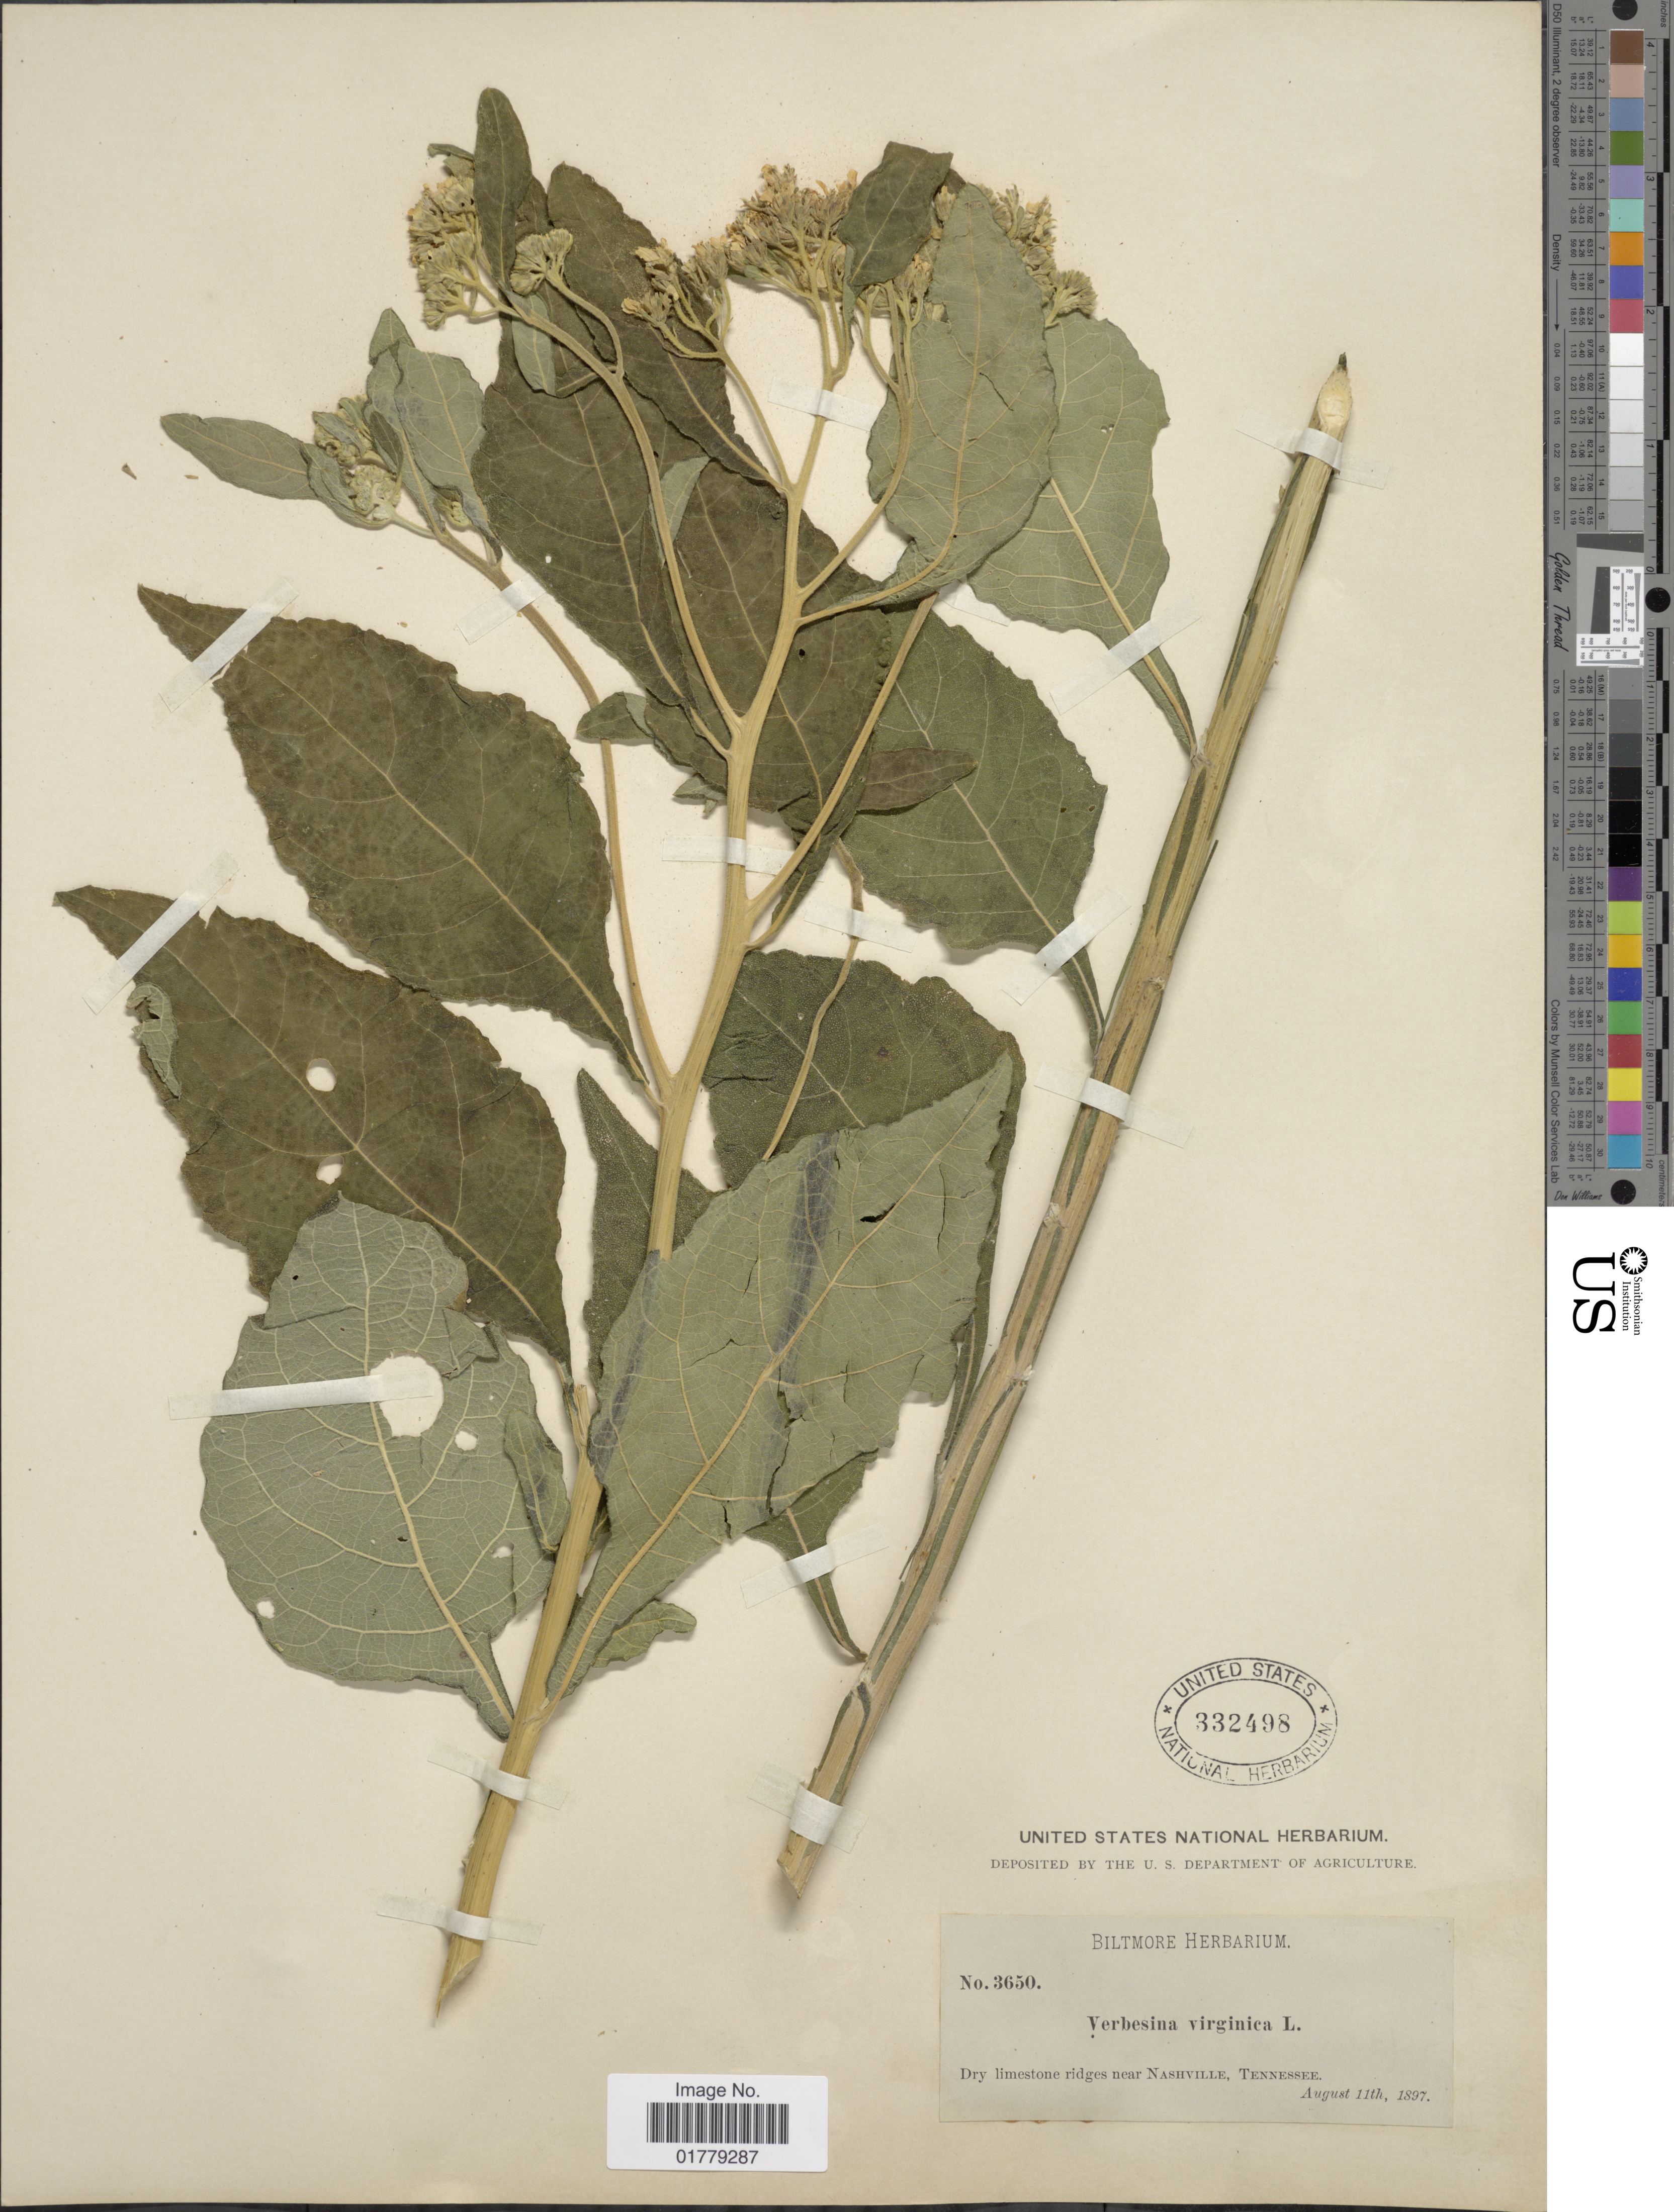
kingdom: Plantae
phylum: Tracheophyta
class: Magnoliopsida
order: Asterales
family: Asteraceae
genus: Verbesina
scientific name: Verbesina virginica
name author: L.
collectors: ex herb. Biltmore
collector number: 3650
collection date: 1897-08-11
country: United States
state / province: Tennessee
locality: Dry limestone ridges near Nashville, Tennessee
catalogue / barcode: US 332498